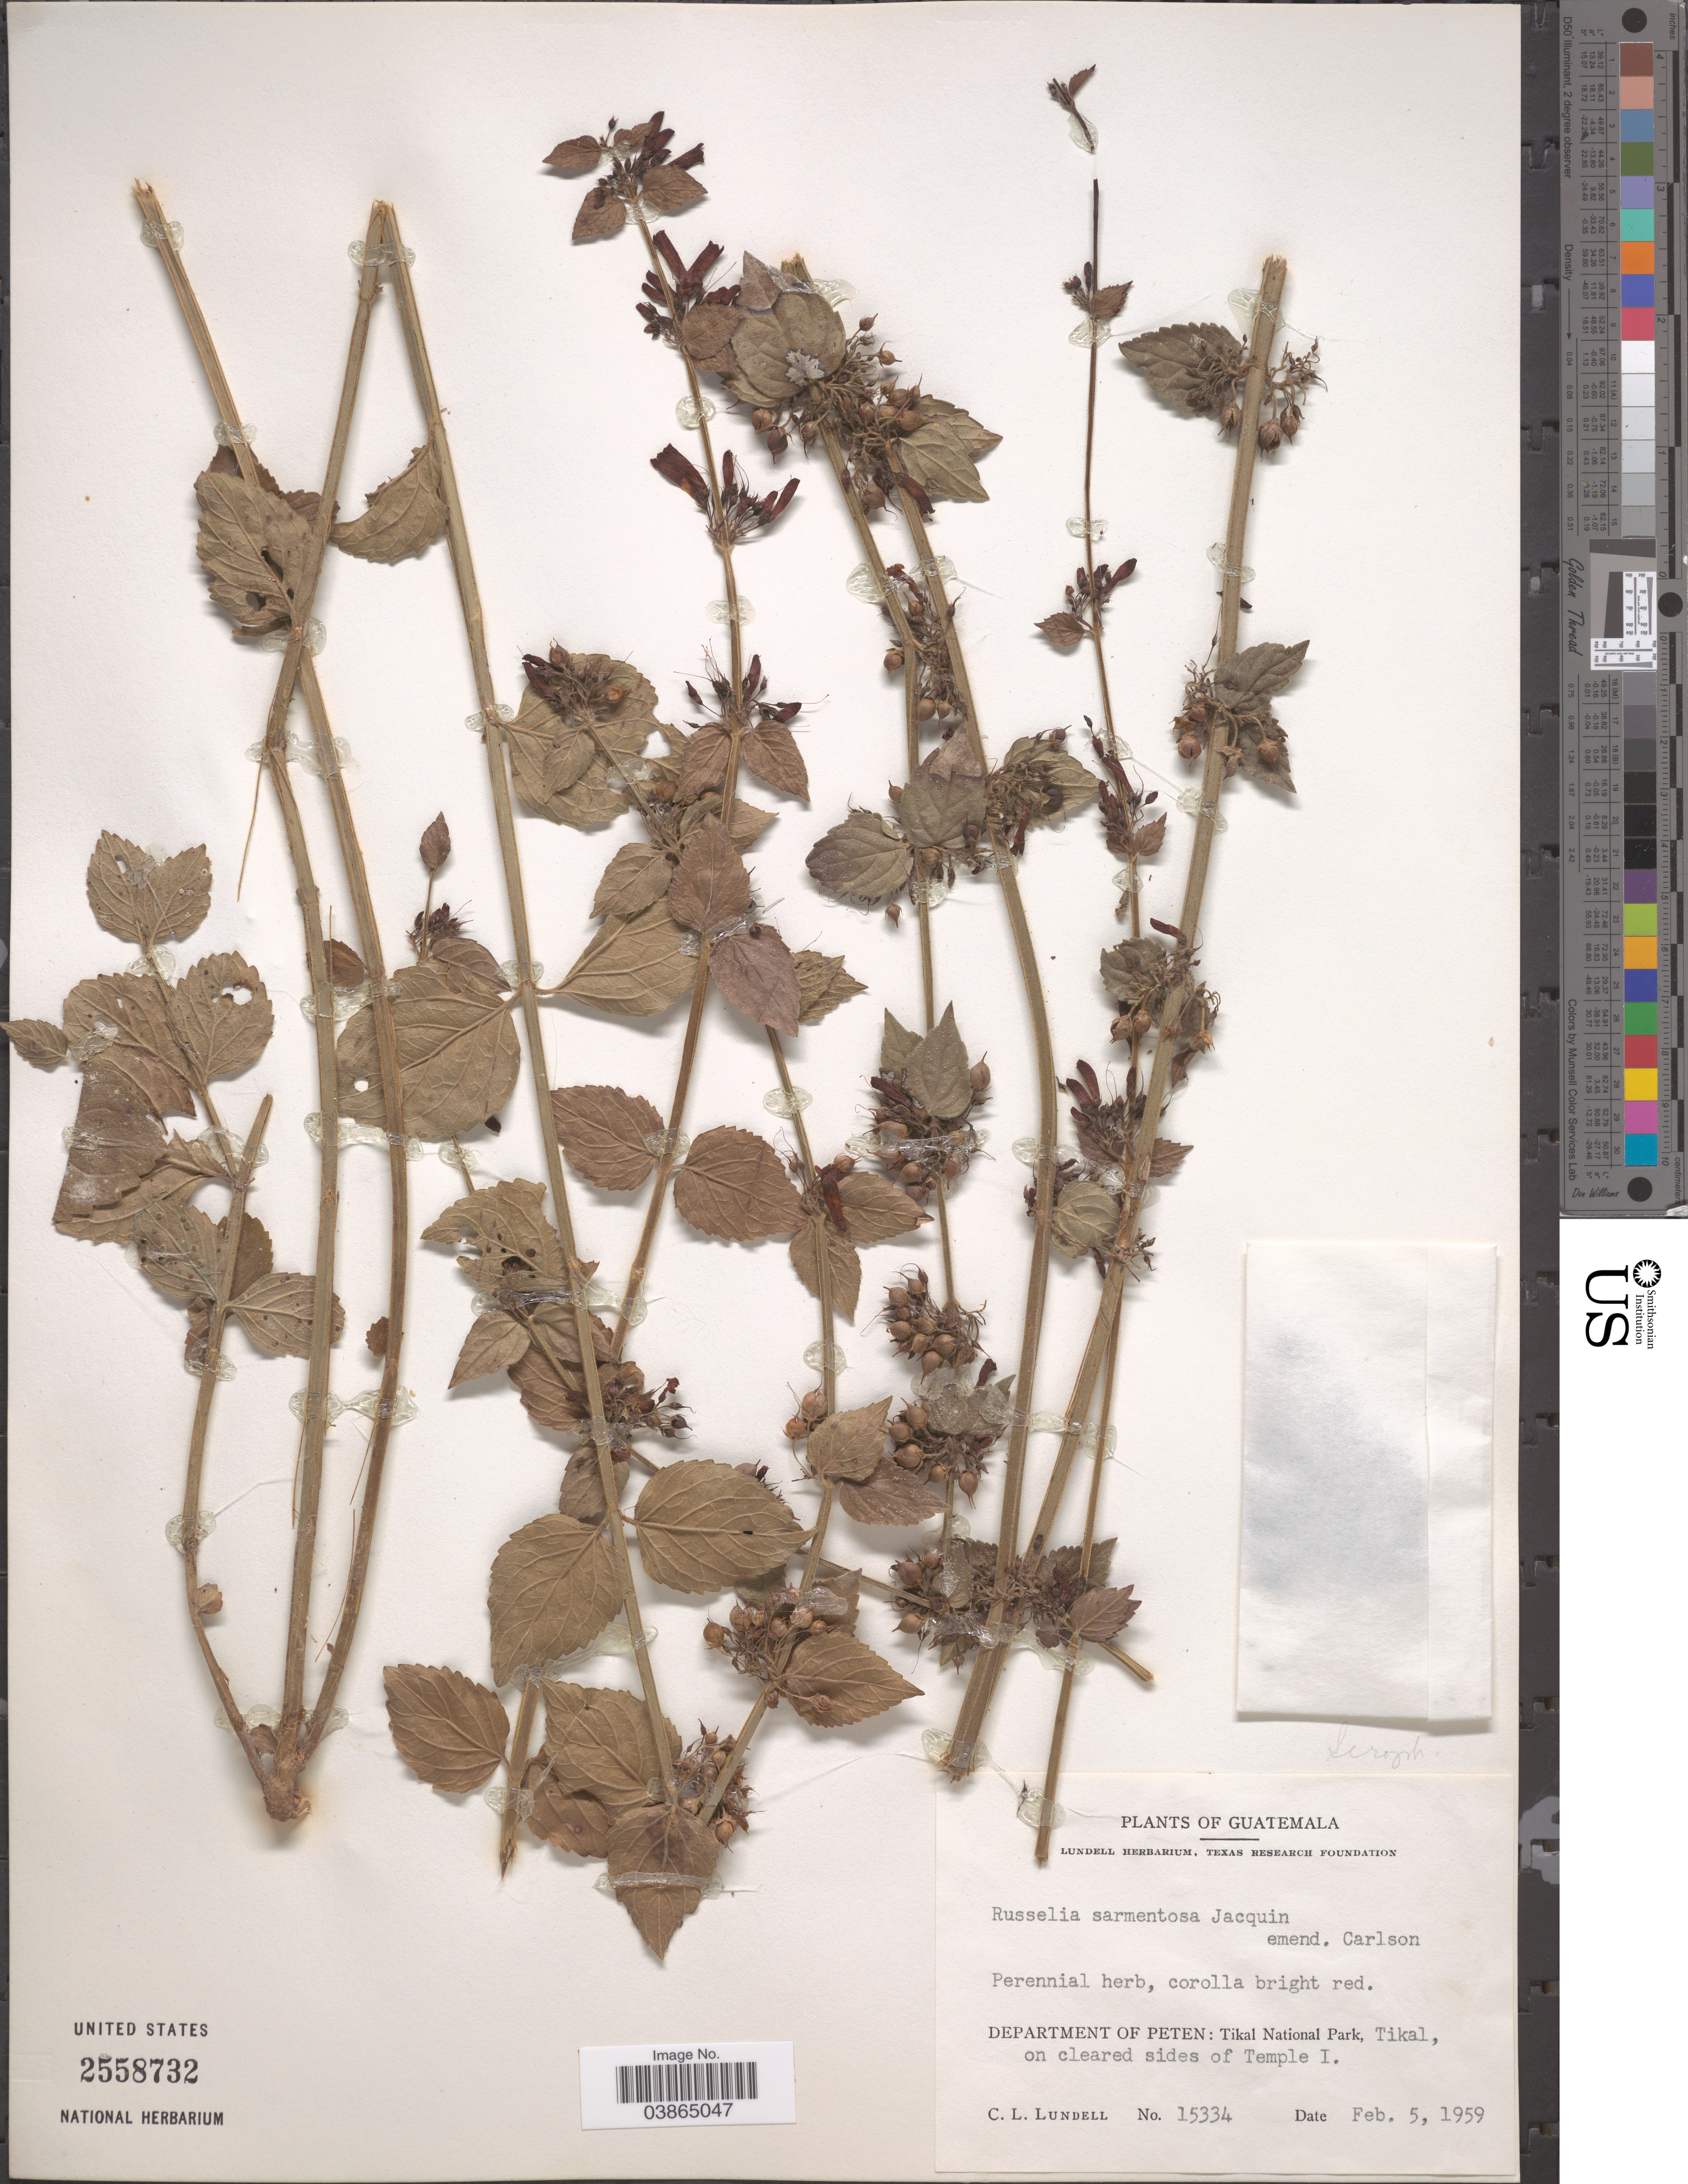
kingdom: Plantae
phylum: Tracheophyta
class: Magnoliopsida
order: Lamiales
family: Plantaginaceae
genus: Russelia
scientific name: Russelia sarmentosa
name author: Jacq.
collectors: C. L. Lundell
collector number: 15334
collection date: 1959-02-05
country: Guatemala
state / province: El Peten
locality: Department of Peten: Tikal National Park, Tikal, on cleared sides of temple I.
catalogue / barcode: US 2558732